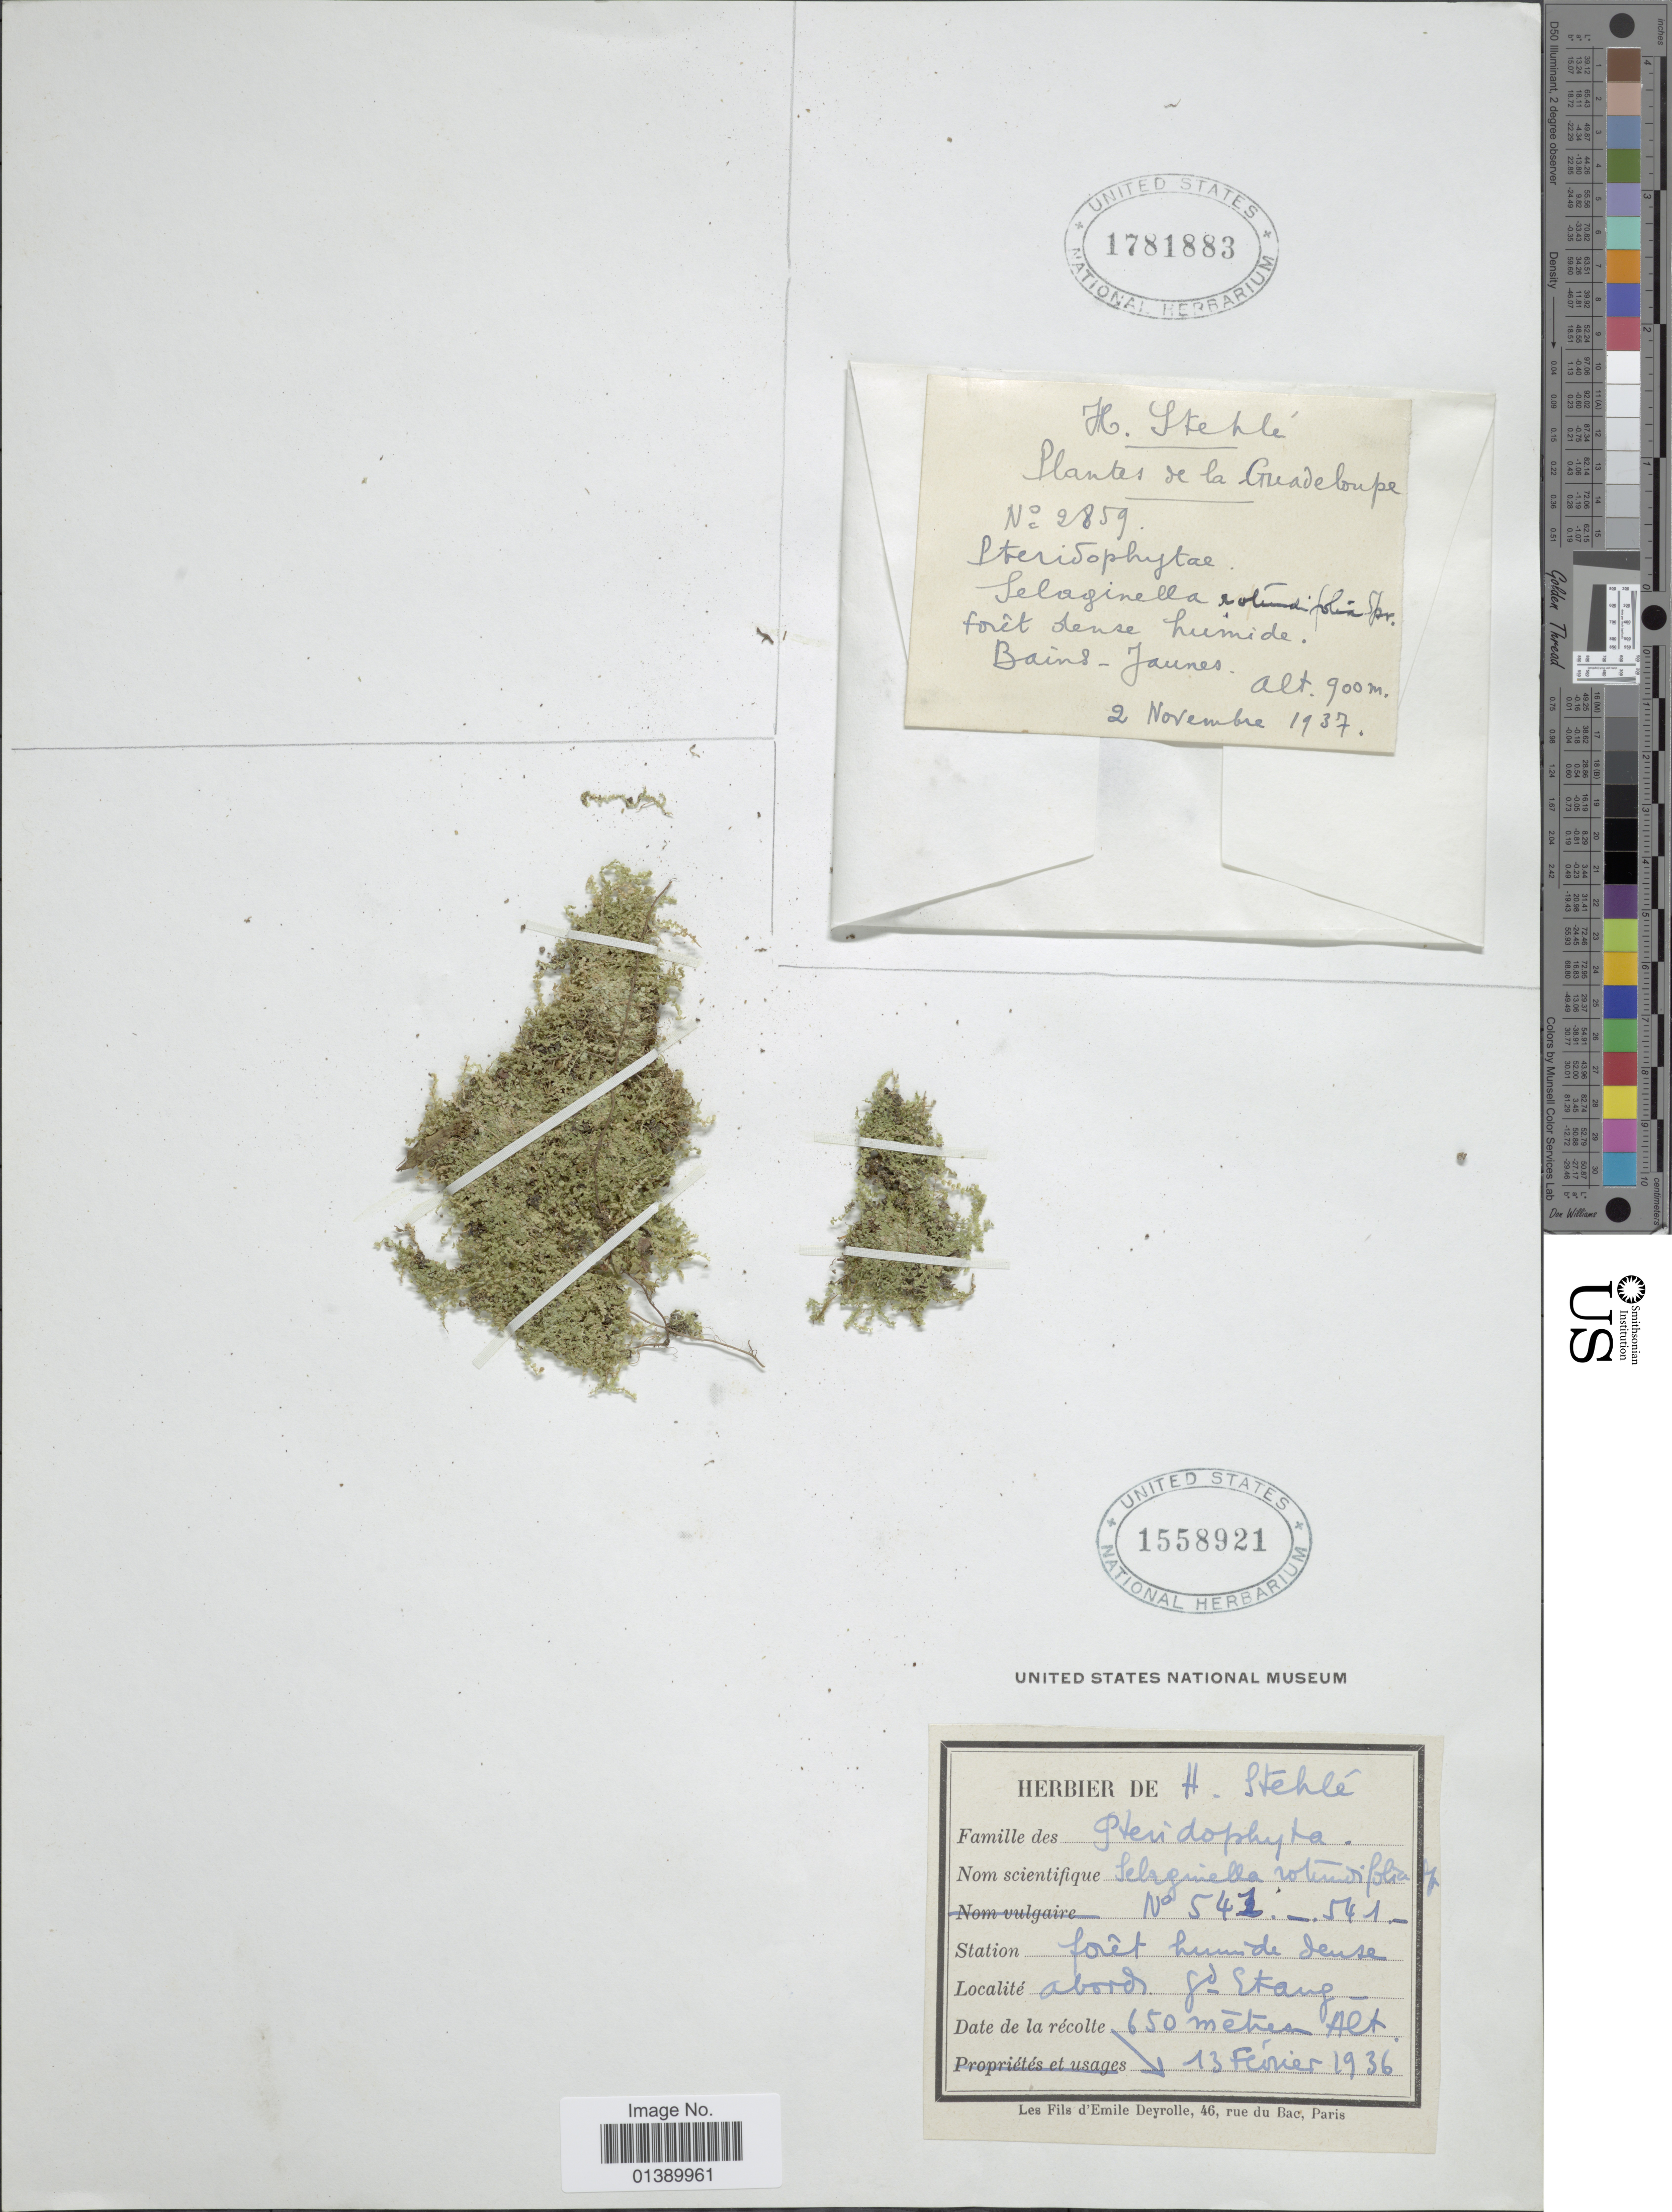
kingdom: Plantae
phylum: Tracheophyta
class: Lycopodiopsida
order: Selaginellales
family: Selaginellaceae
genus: Selaginella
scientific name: Selaginella rotundifolia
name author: Spring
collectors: H. Stehlé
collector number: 541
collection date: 1936-02-13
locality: Forêt humide dense abords Gd Etang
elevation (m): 650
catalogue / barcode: US 1558921